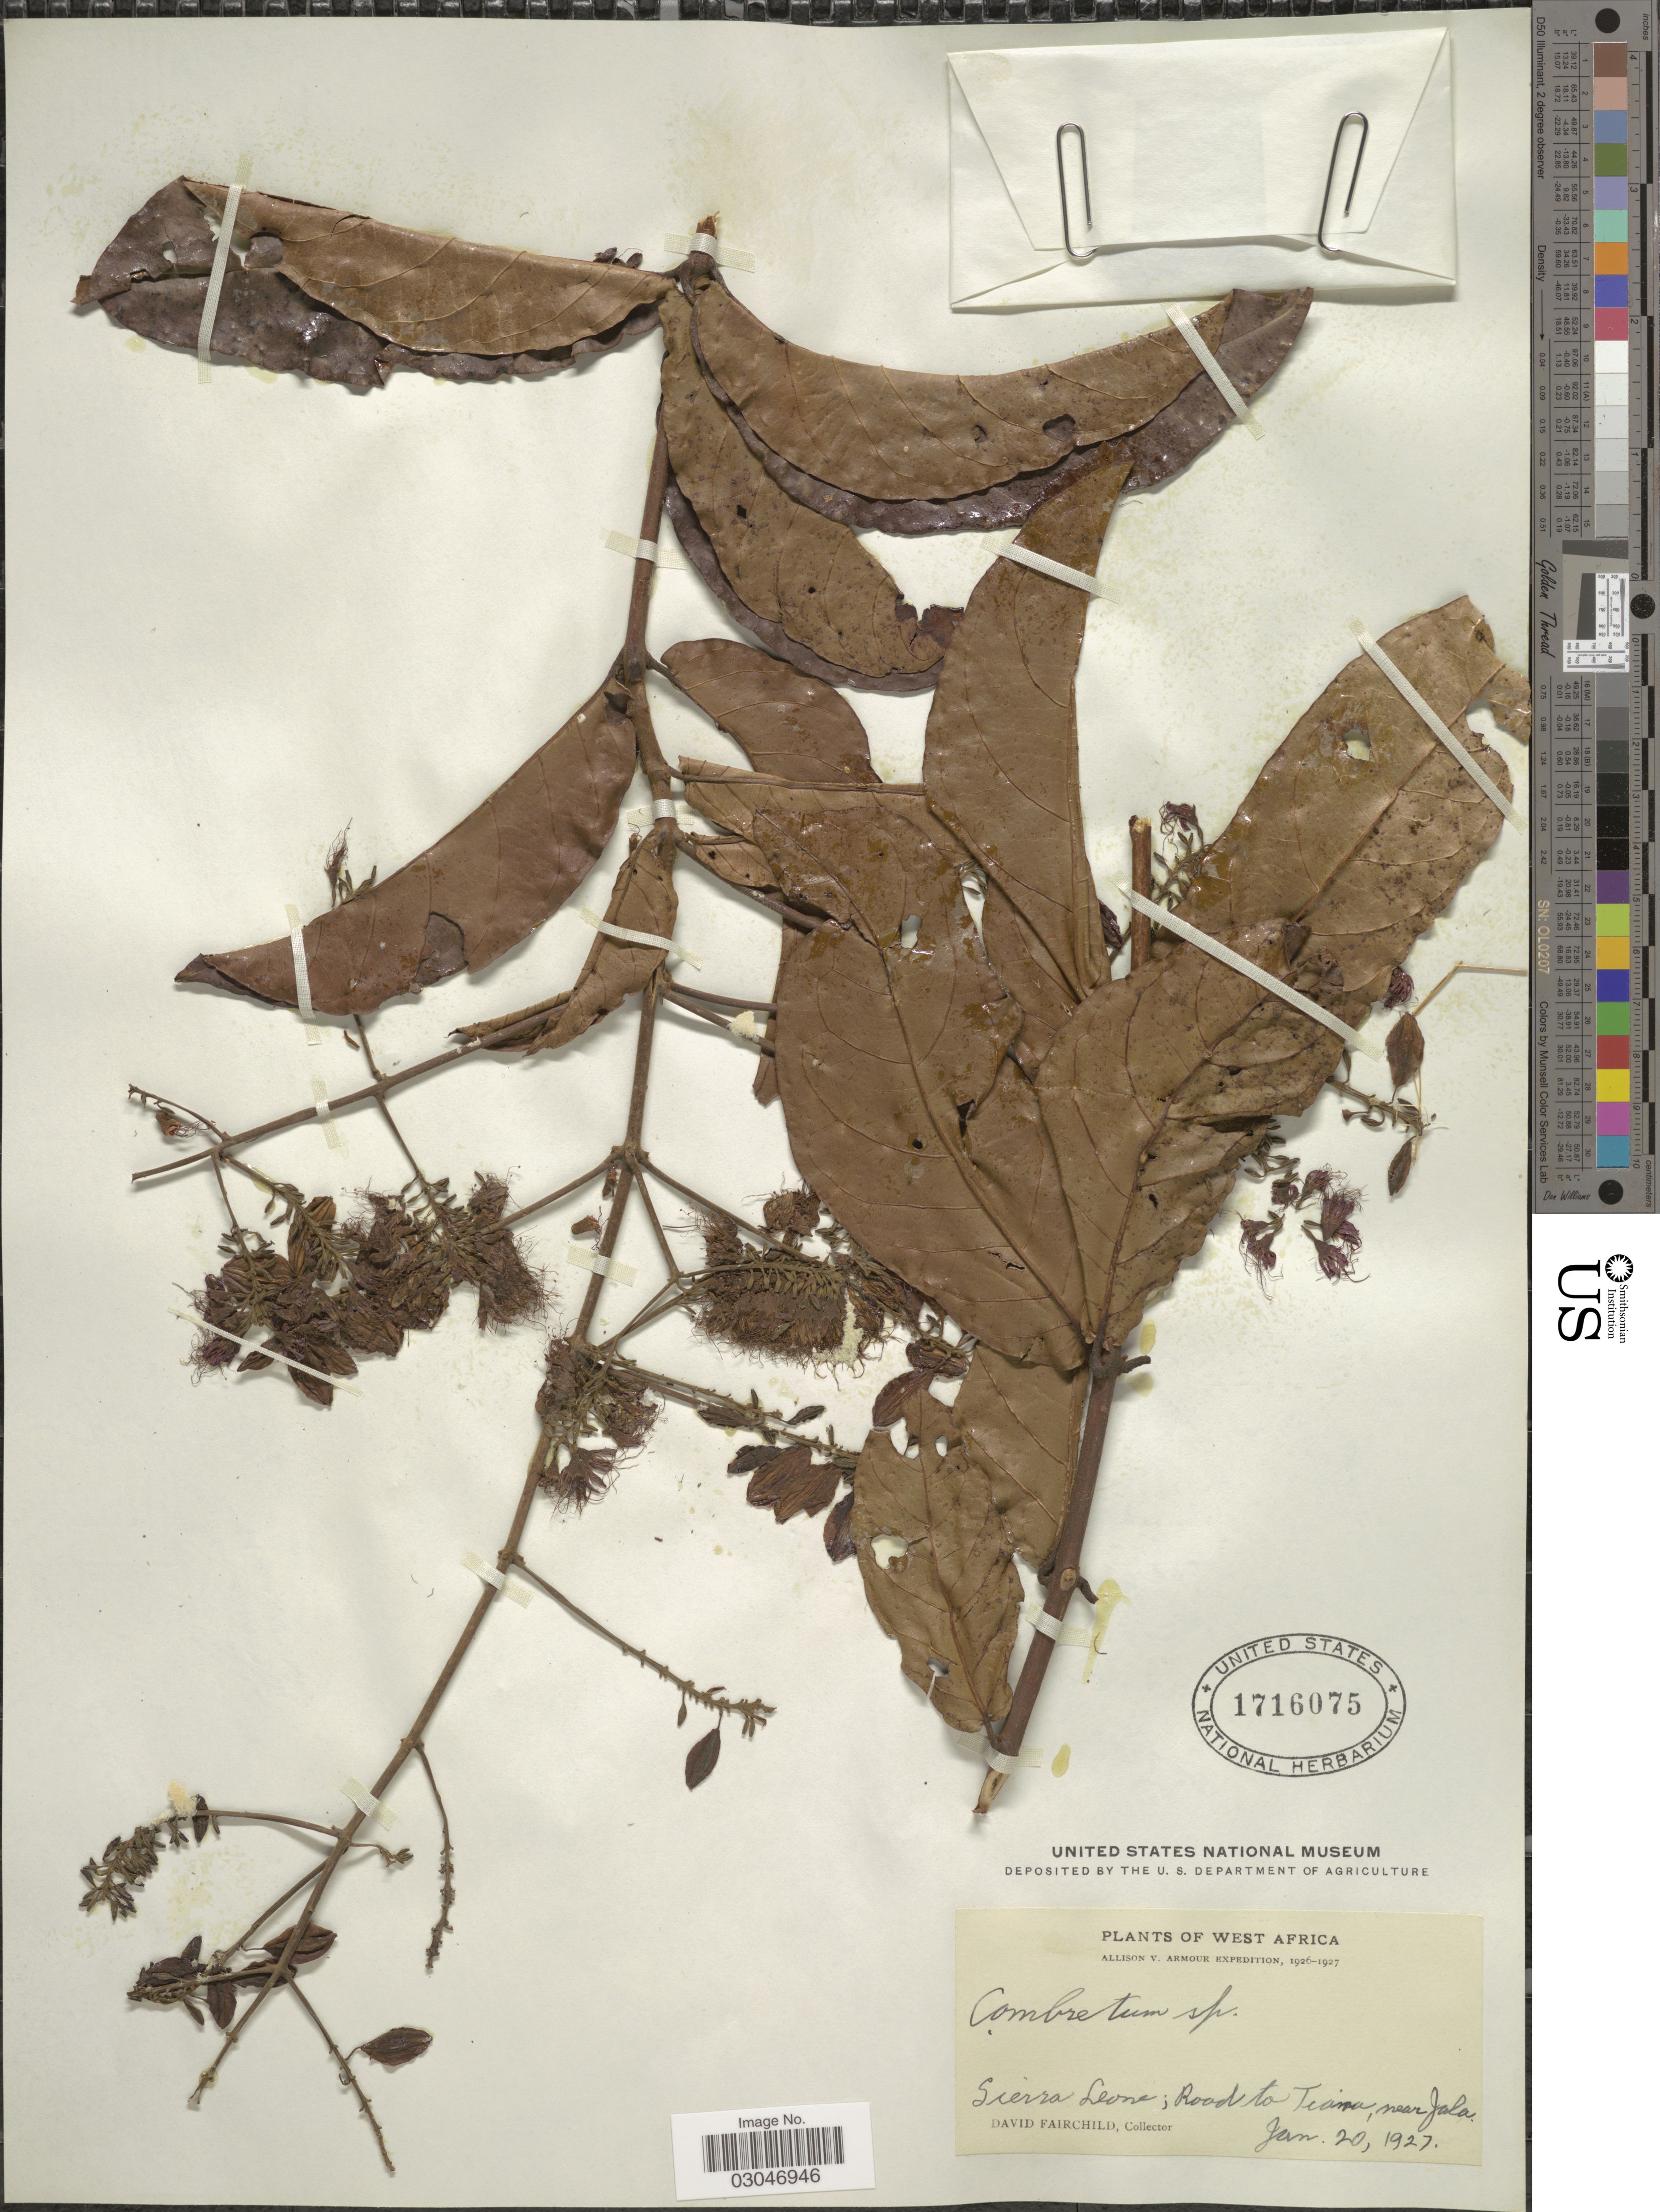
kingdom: Plantae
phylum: Tracheophyta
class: Magnoliopsida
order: Myrtales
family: Combretaceae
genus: Combretum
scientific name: Combretum sp.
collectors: D. Fairchild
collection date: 1927-01-20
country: Sierra Leone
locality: West Africa, Sierra Leone; Road to Tiama, near Jala.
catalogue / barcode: US 1716075